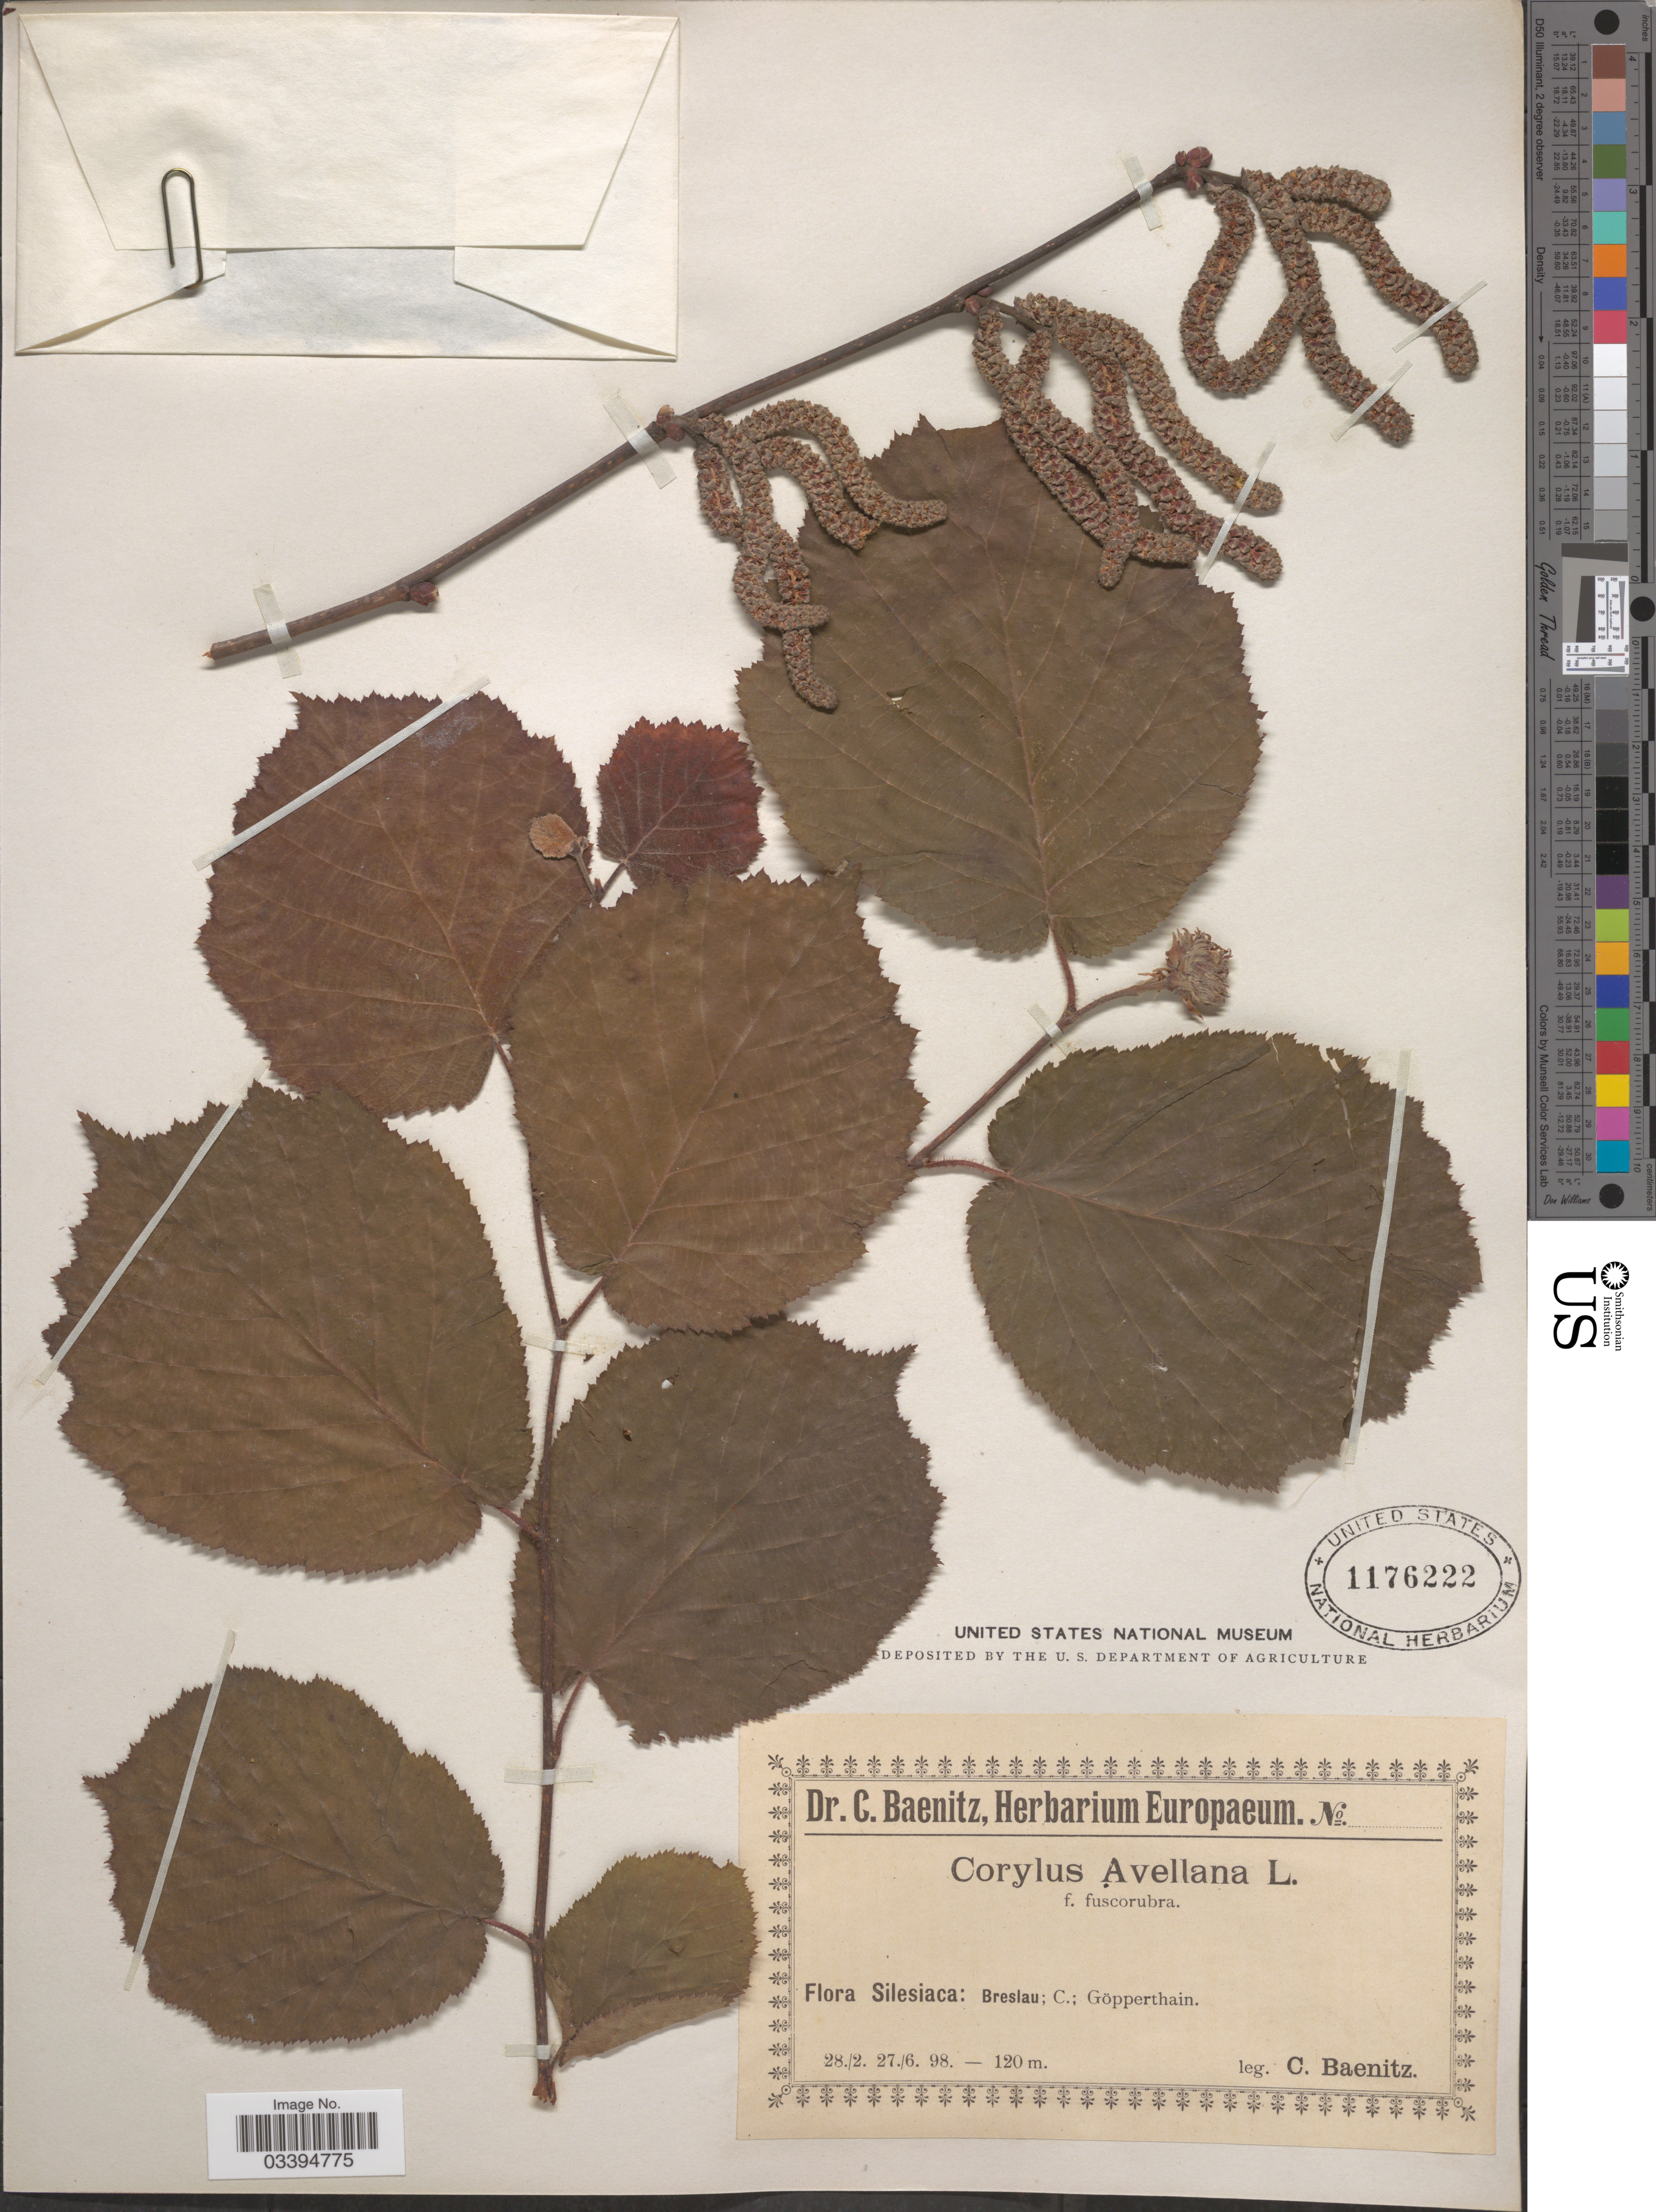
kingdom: Plantae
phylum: Tracheophyta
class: Magnoliopsida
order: Fagales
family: Betulaceae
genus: Corylus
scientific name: Corylus avellana var. fuscorubra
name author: Dippel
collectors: C. G. Baenitz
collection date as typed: Transcribed d/m/y: 28/2/98 to 27/6/98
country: Poland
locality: Silesiaca: Breslau; C.; Göpperthain.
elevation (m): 120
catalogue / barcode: US 1176222